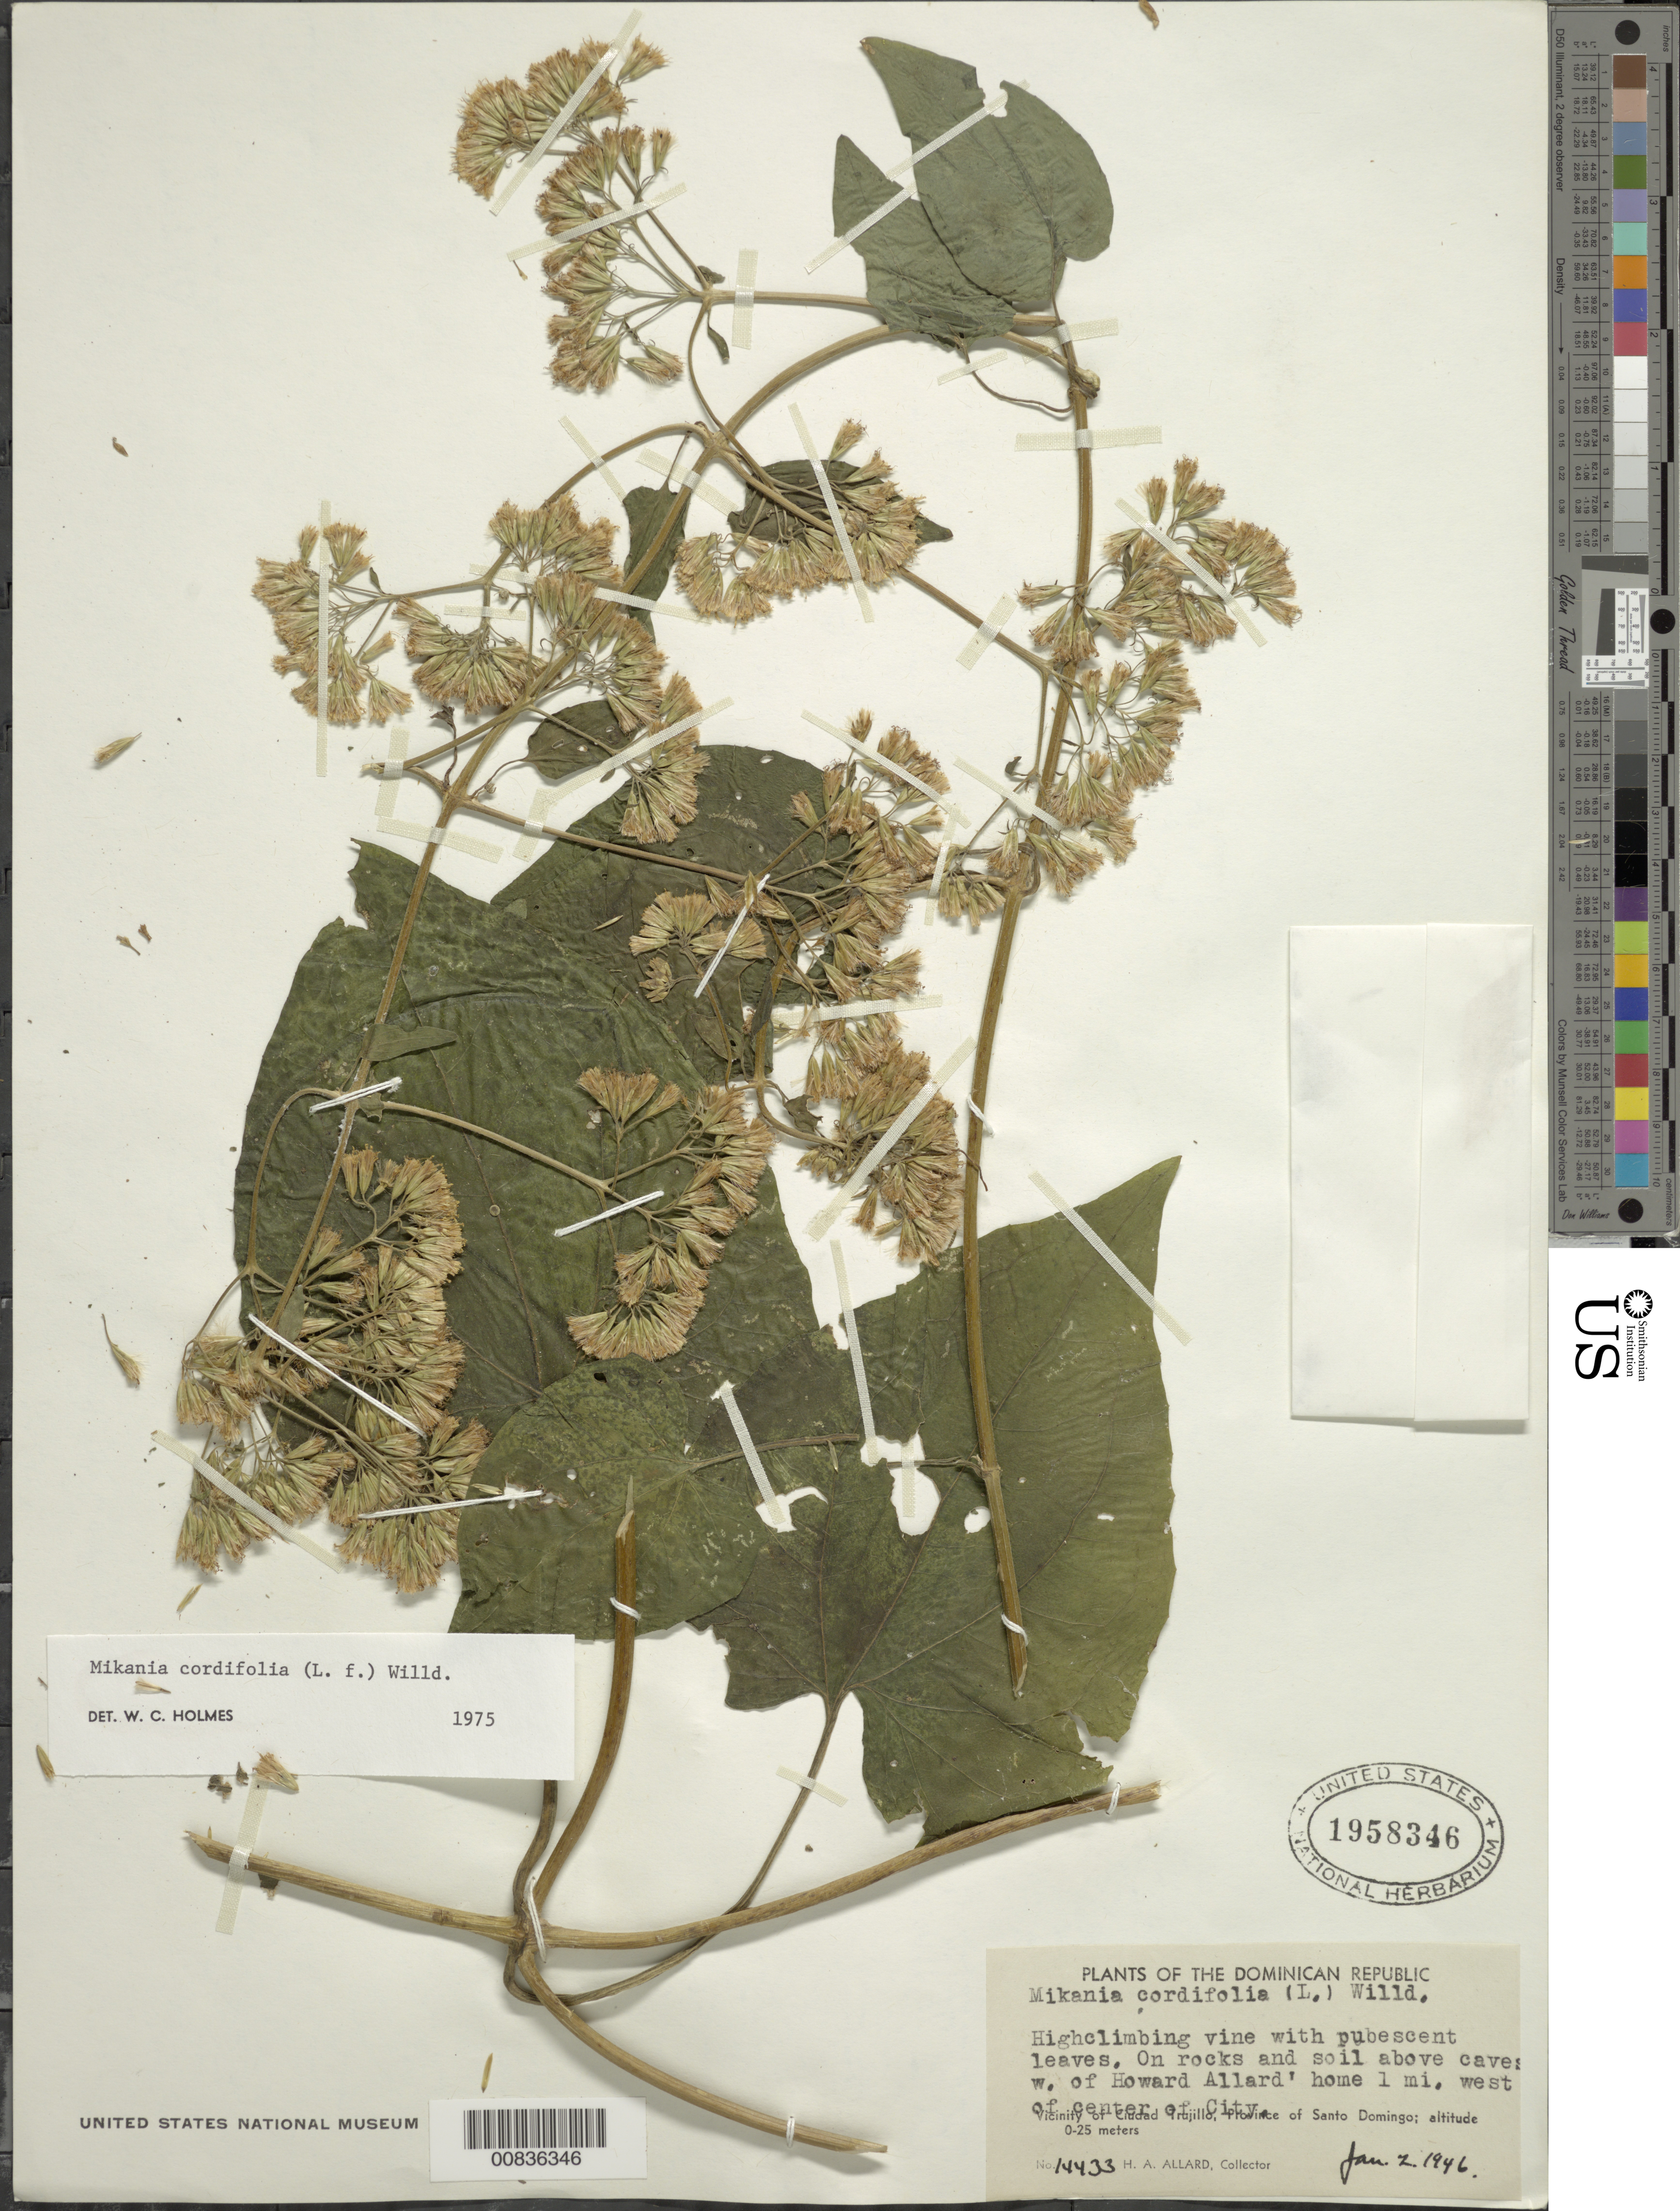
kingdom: Plantae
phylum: Tracheophyta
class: Magnoliopsida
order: Asterales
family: Asteraceae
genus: Mikania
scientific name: Mikania cordifolia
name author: Kunth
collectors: H. A. Allard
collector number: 14433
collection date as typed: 02 Jan 1946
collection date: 1946-01-02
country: Dominican Republic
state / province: Distrito Nacional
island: Hispaniola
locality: Vicinity of Santo Domingo City, W of Howard Allard's home, 1 mile W of center of city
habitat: On rocks and soil above caves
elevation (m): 0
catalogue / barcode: US 1958346